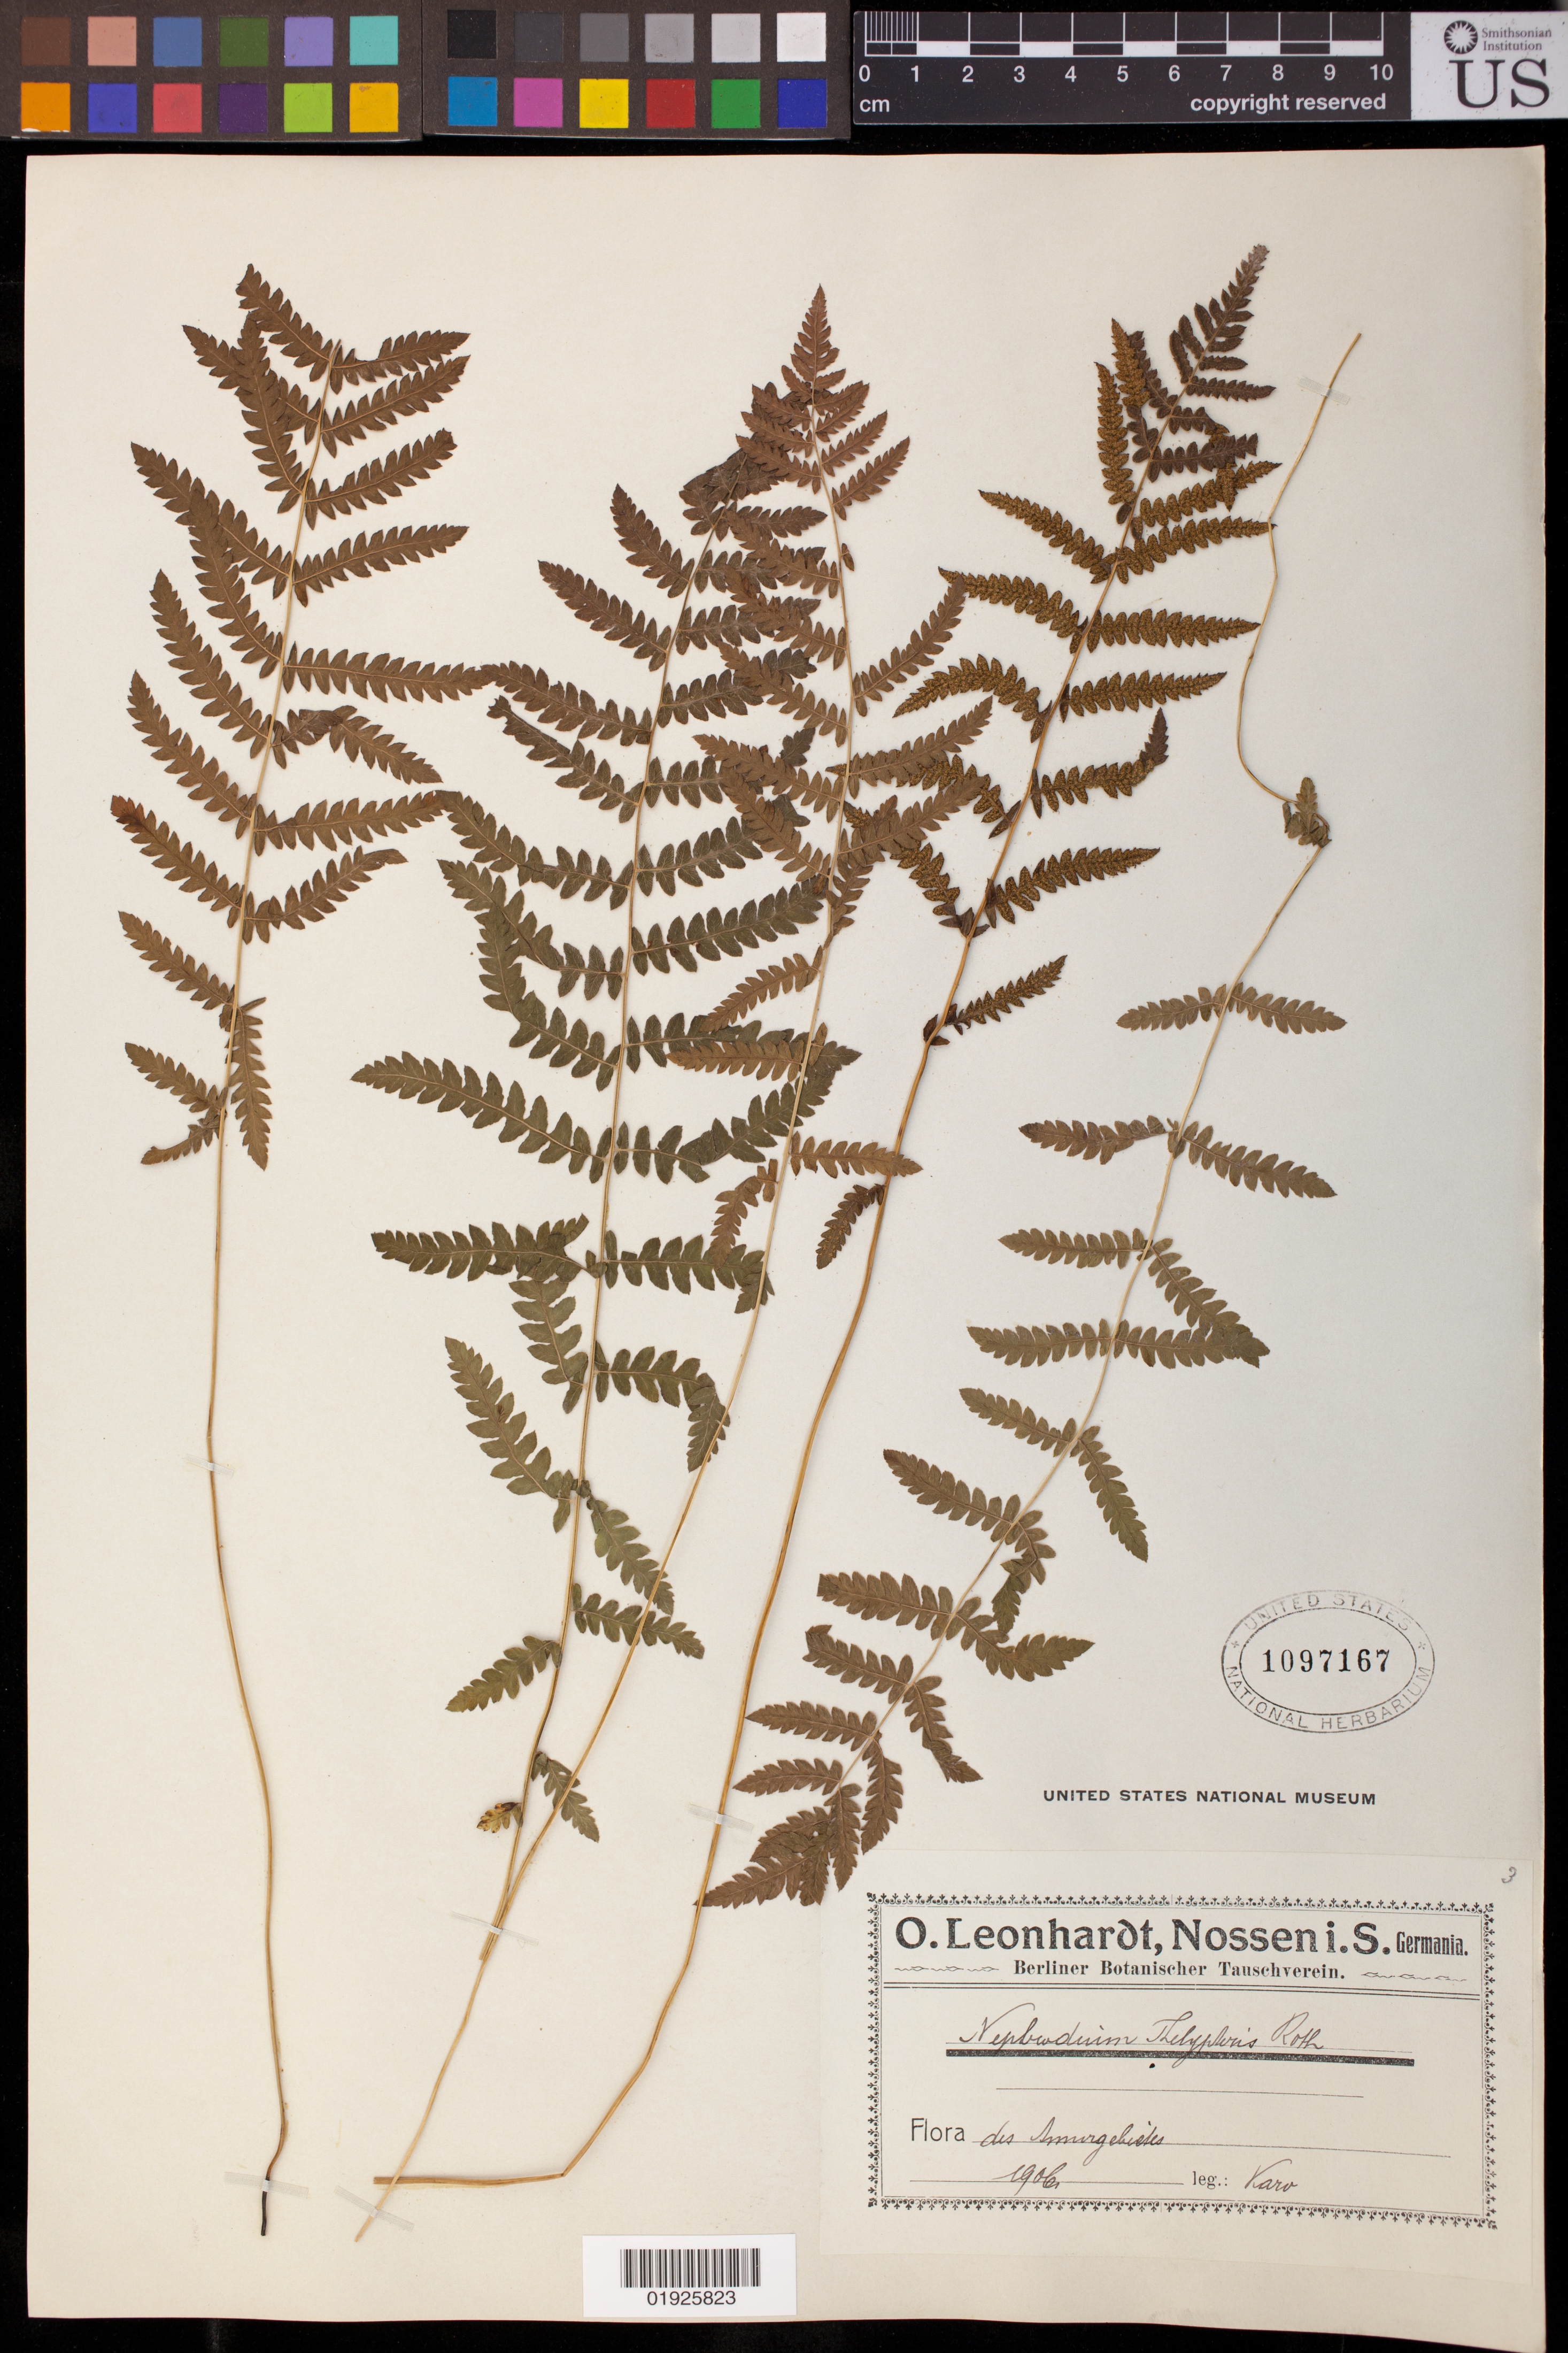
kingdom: Plantae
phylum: Tracheophyta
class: Polypodiopsida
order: Polypodiales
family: Thelypteridaceae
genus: Thelypteris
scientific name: Thelypteris palustris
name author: (Salisb.) Schott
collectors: Karo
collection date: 1906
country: Germany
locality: des Annurgehietes. [interpreted]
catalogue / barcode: US 1097167